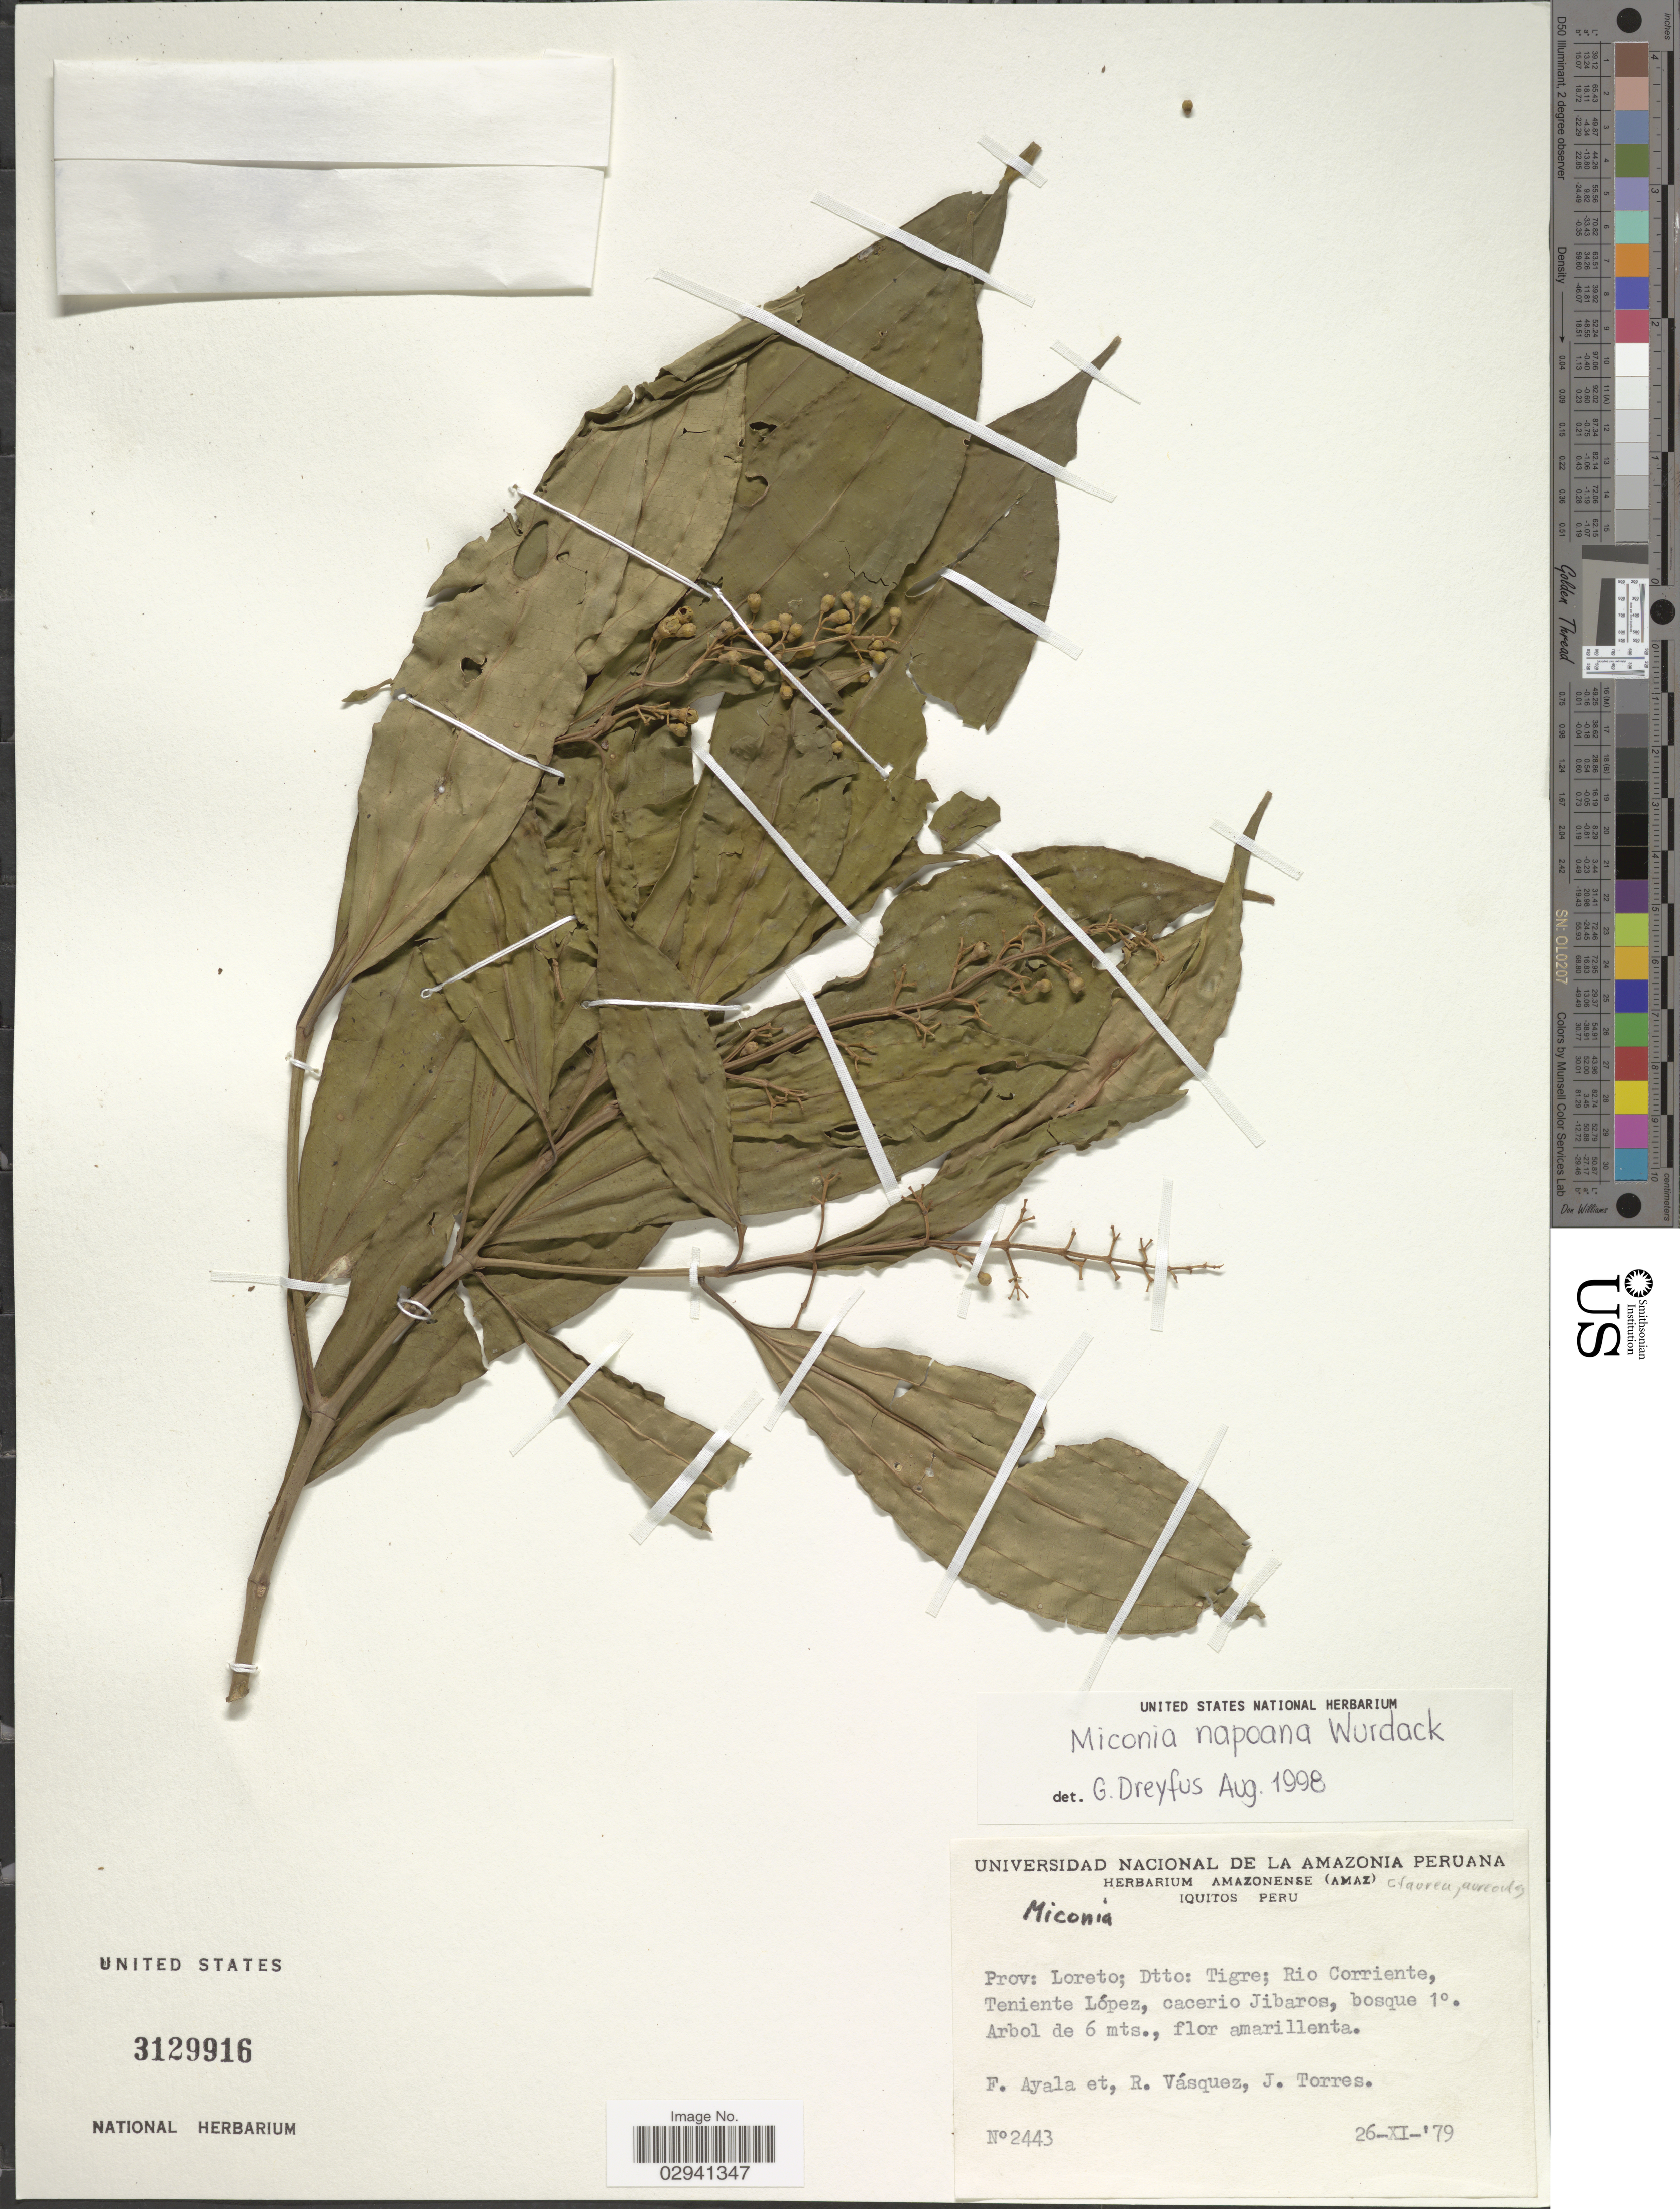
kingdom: Plantae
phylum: Tracheophyta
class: Magnoliopsida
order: Myrtales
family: Melastomataceae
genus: Miconia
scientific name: Miconia napoana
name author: Wurdack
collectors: F. Ayala, R. Vásquez & J. Torres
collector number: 2443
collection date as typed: Transcribed d/m/y: 26/11/79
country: Peru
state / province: Loreto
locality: Dtto. Tigre, Rio Corriente, Teniente López, cacerio Jibaros.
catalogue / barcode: US 3129916